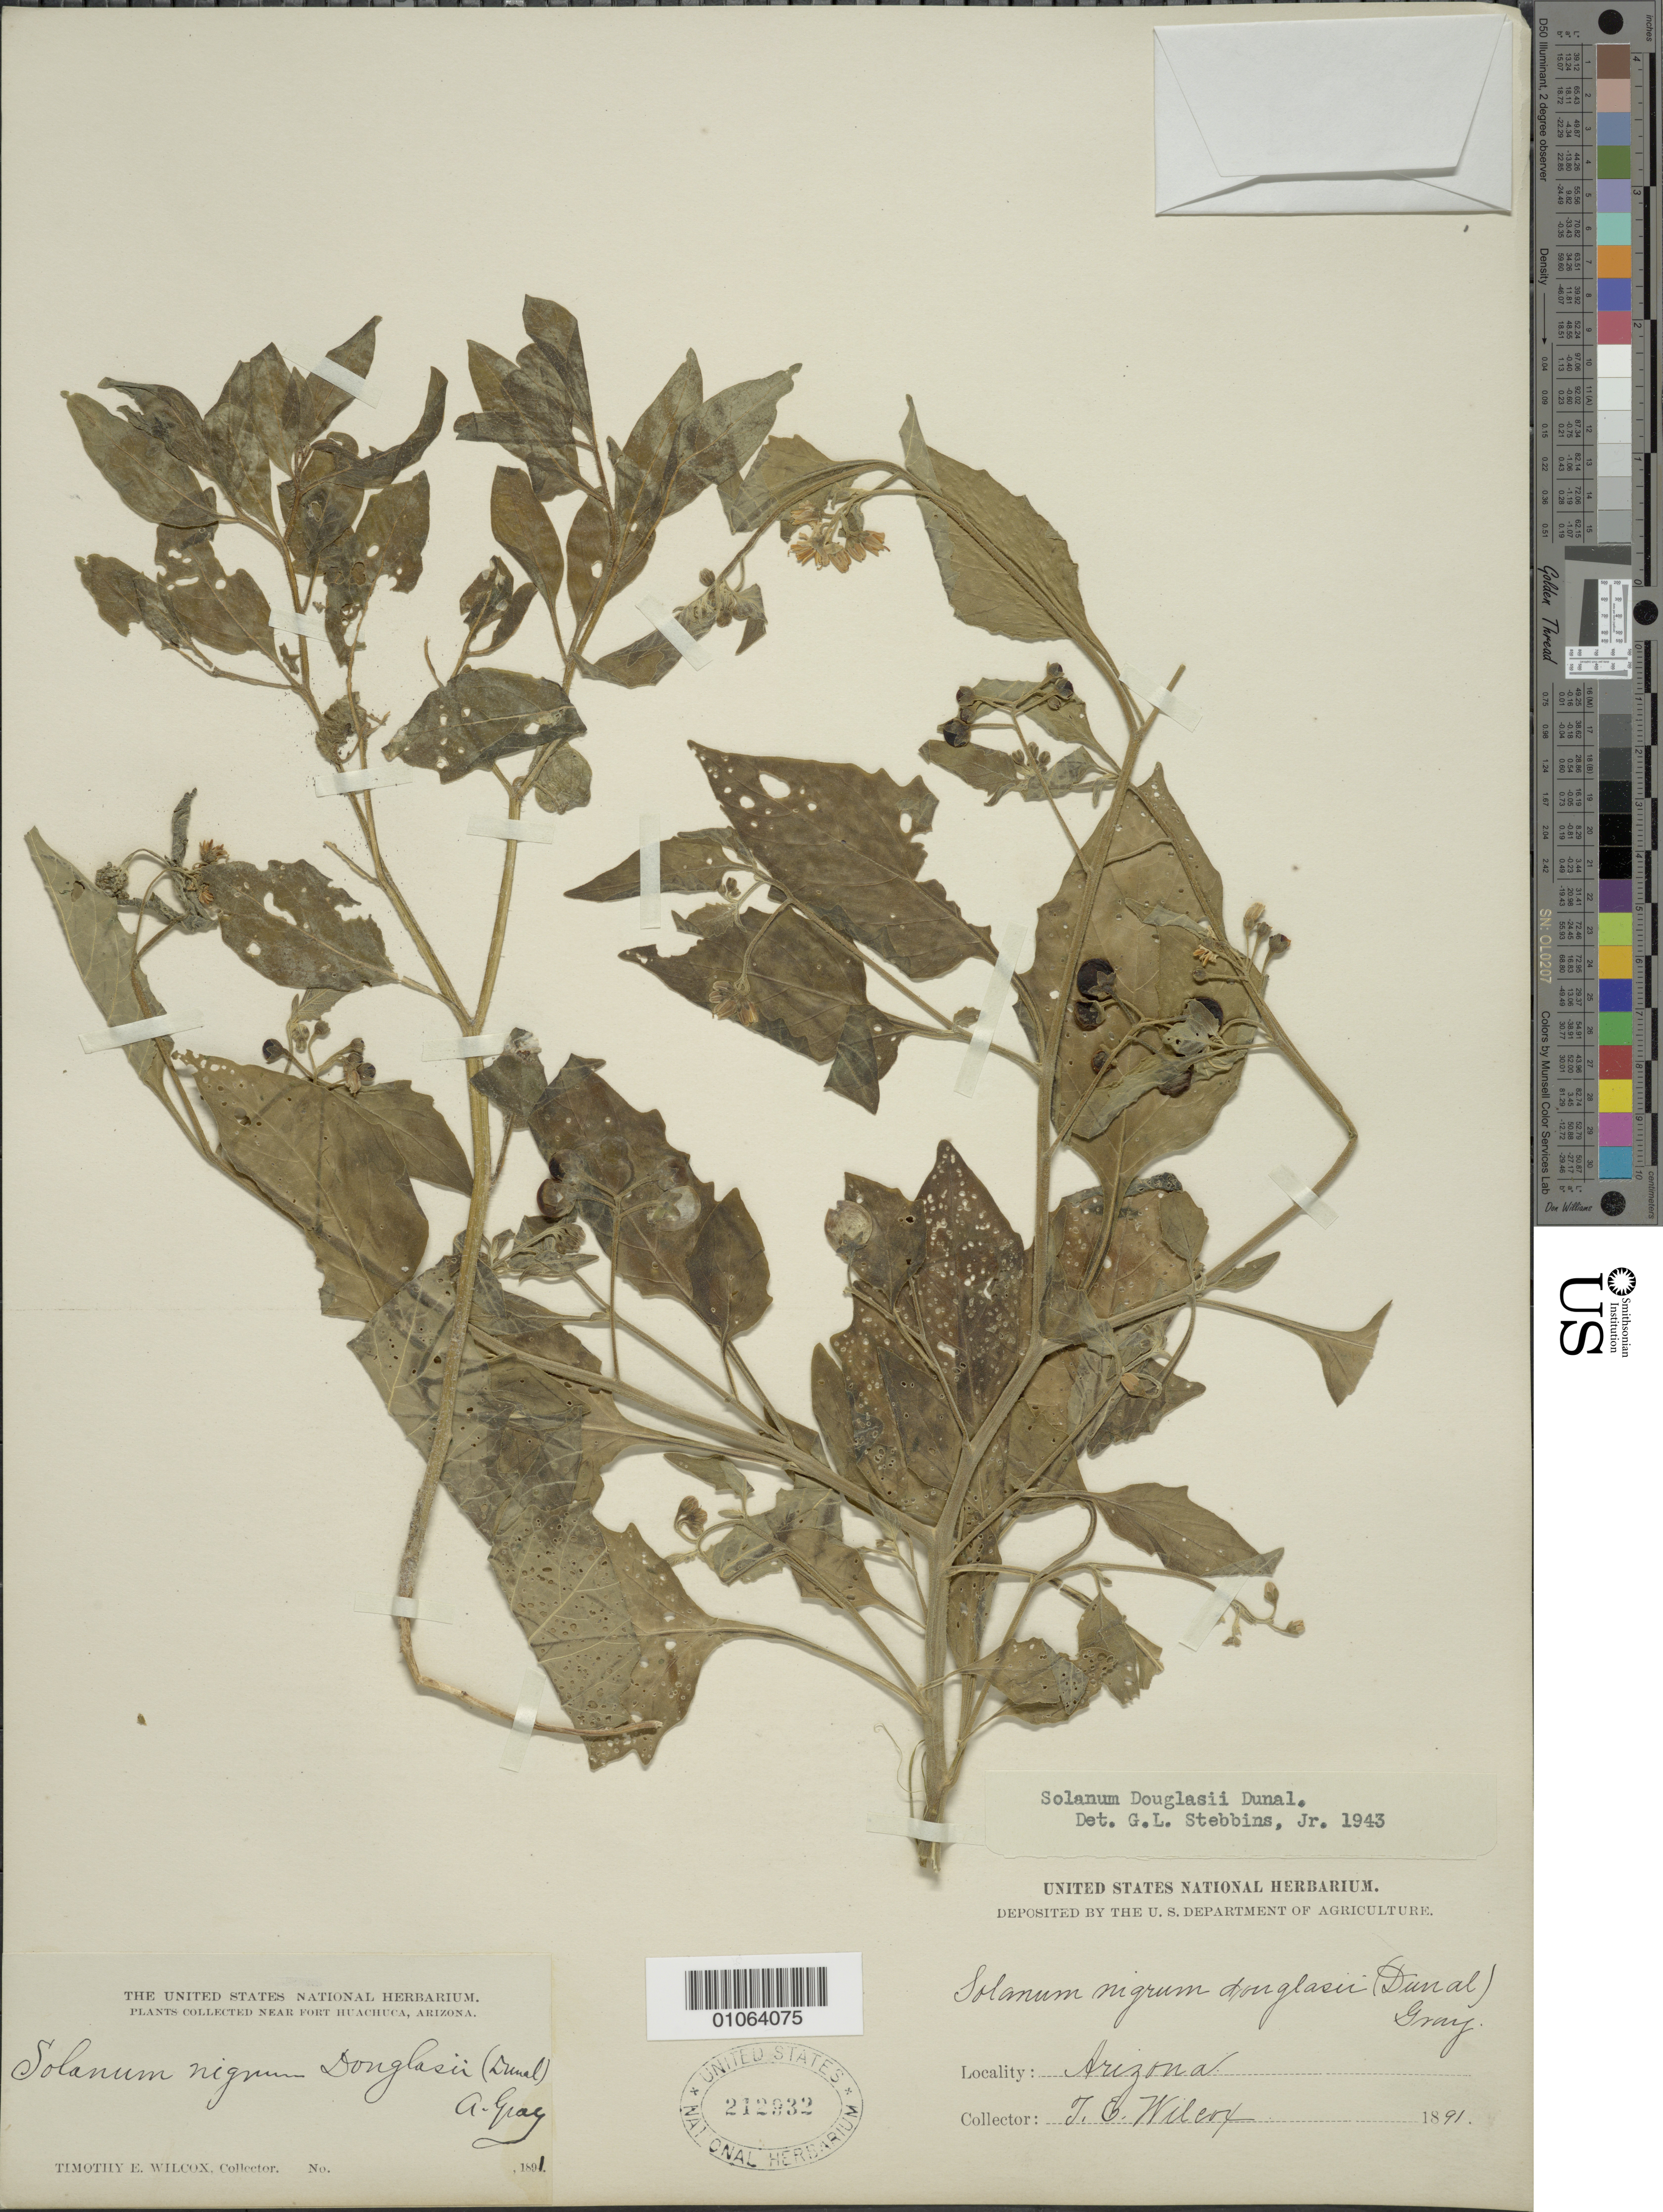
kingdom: Plantae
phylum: Tracheophyta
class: Magnoliopsida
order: Solanales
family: Solanaceae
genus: Solanum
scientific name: Solanum douglasii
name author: Dunal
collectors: T. E. Wilcox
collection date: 1891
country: United States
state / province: Arizona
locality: Near Fort Huachuca.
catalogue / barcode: US 212932